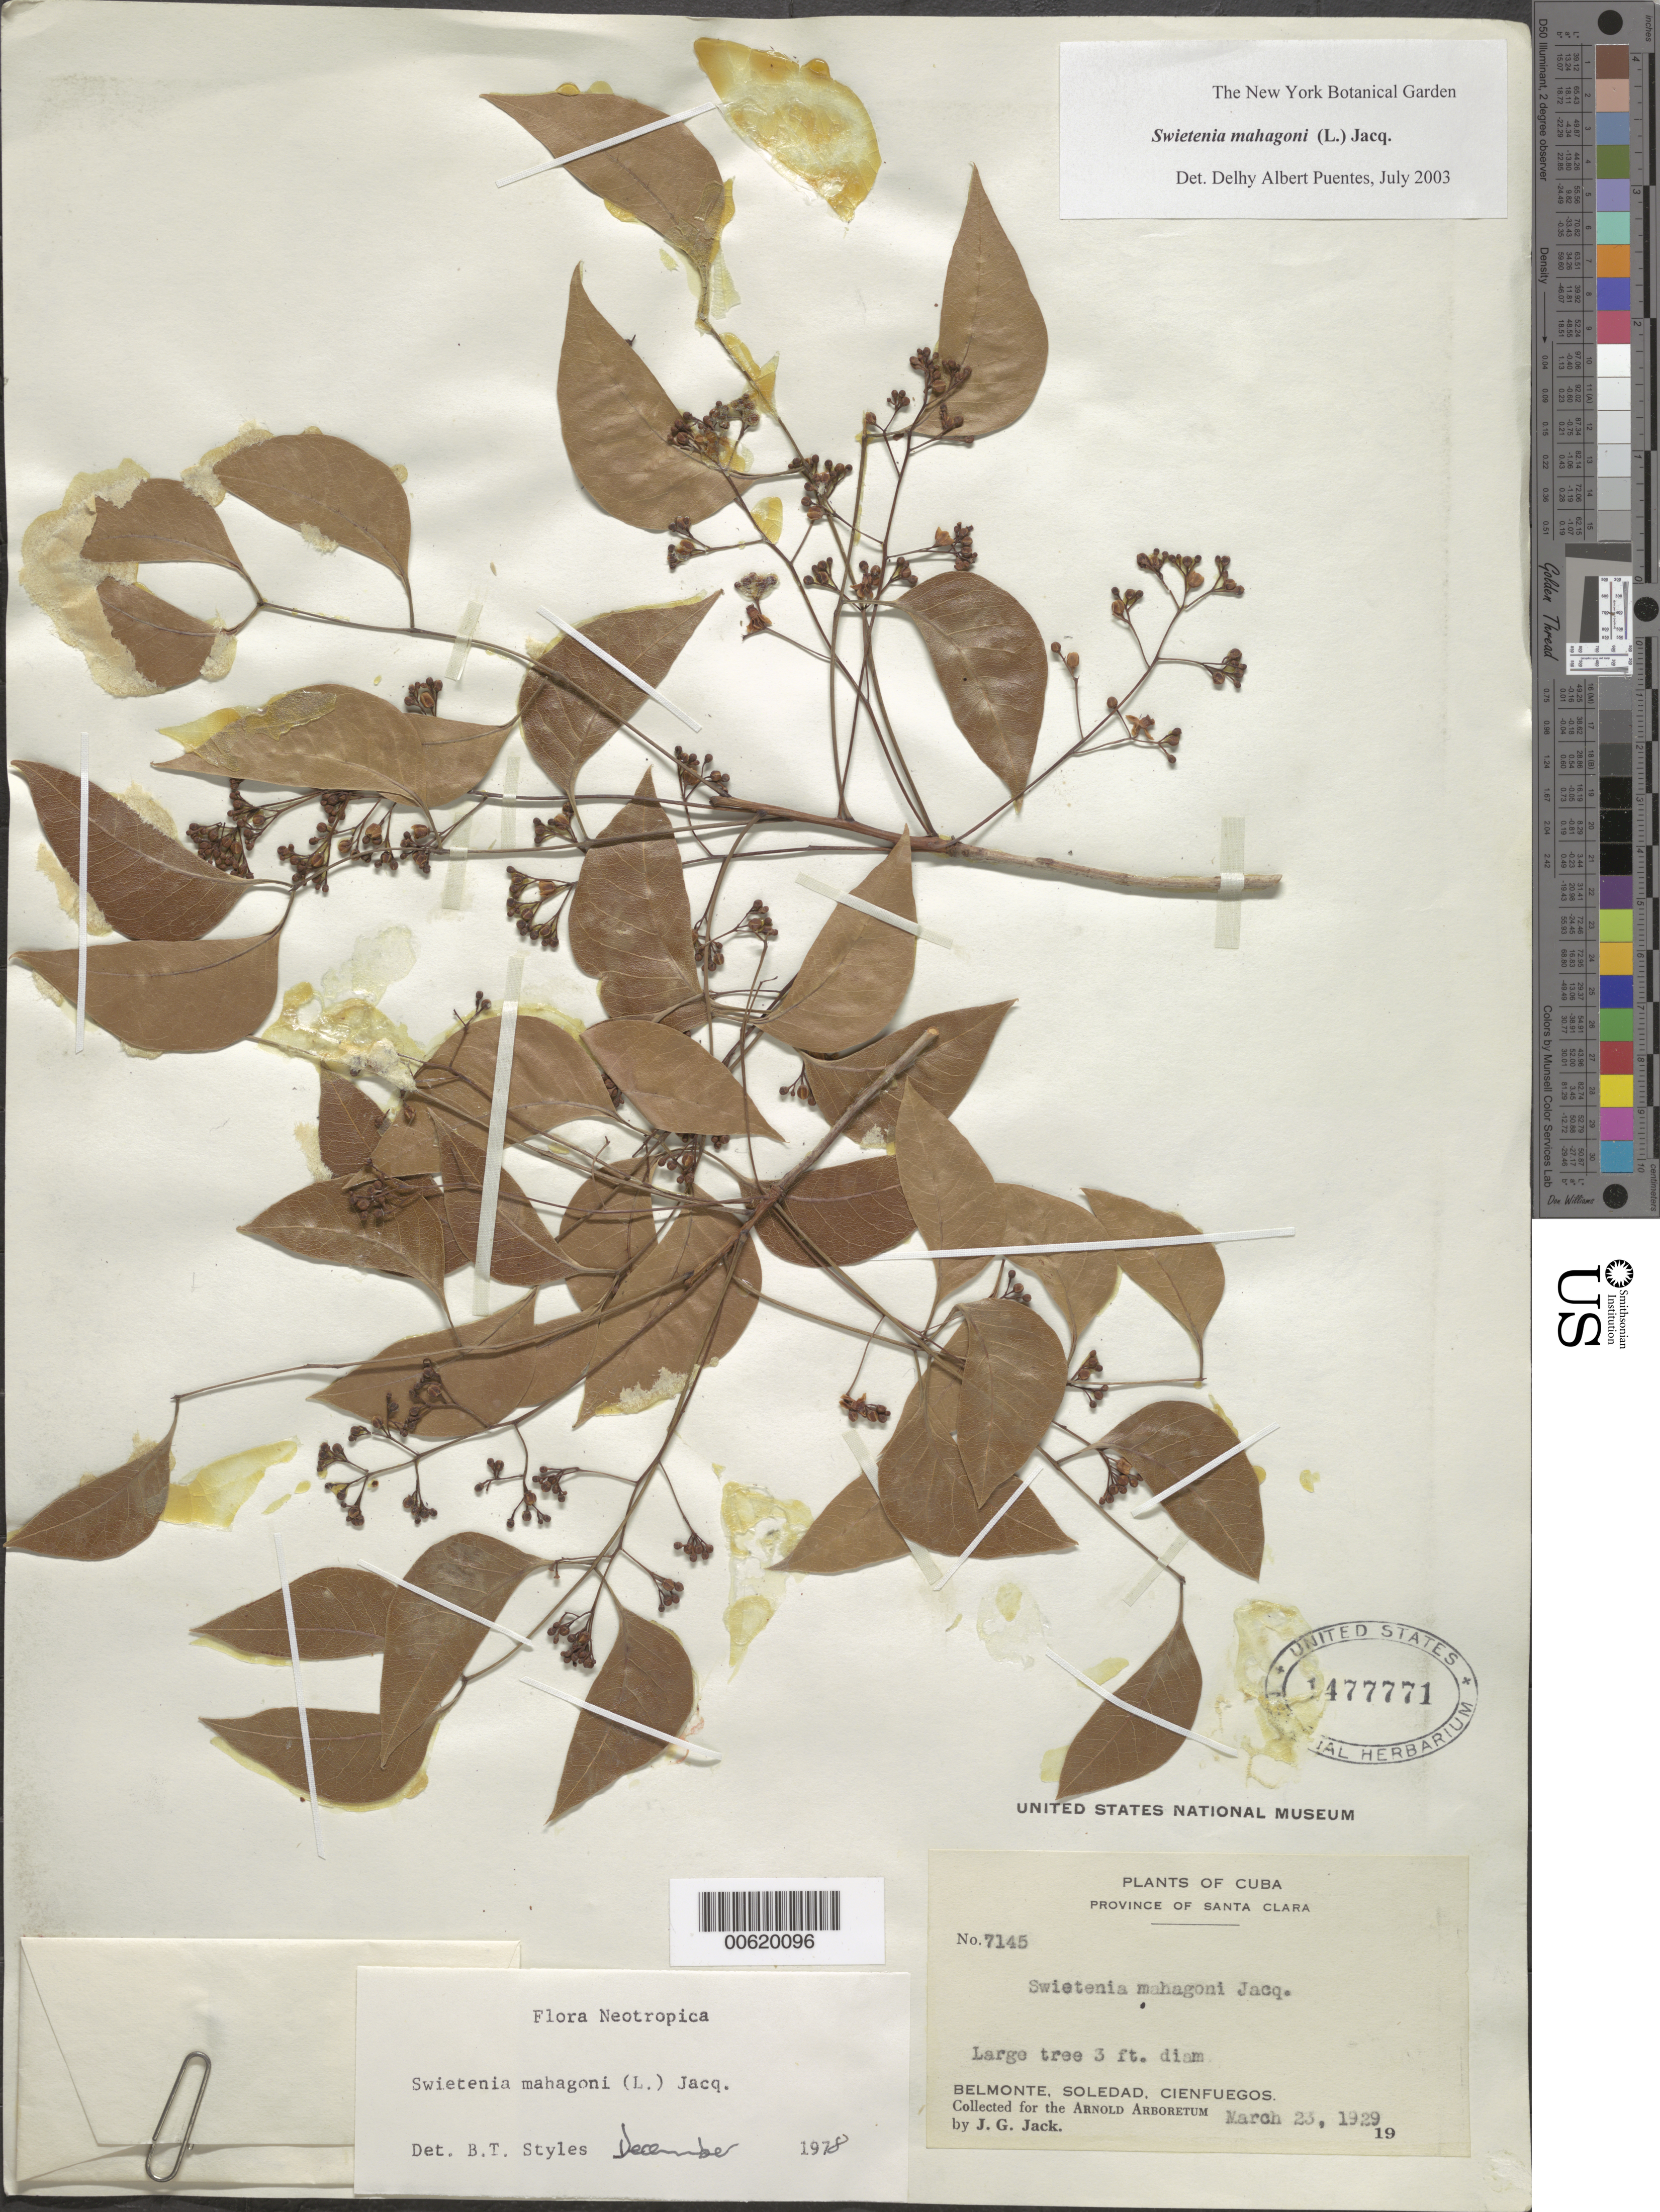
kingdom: Plantae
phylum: Tracheophyta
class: Magnoliopsida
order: Sapindales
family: Meliaceae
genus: Swietenia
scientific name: Swietenia mahagoni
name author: (L.) Jacq.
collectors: J. G. Jack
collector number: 7145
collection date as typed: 23 Mar 1929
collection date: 1929-03-23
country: Cuba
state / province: Cienfuegos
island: Greater Antilles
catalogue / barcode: US 1477771